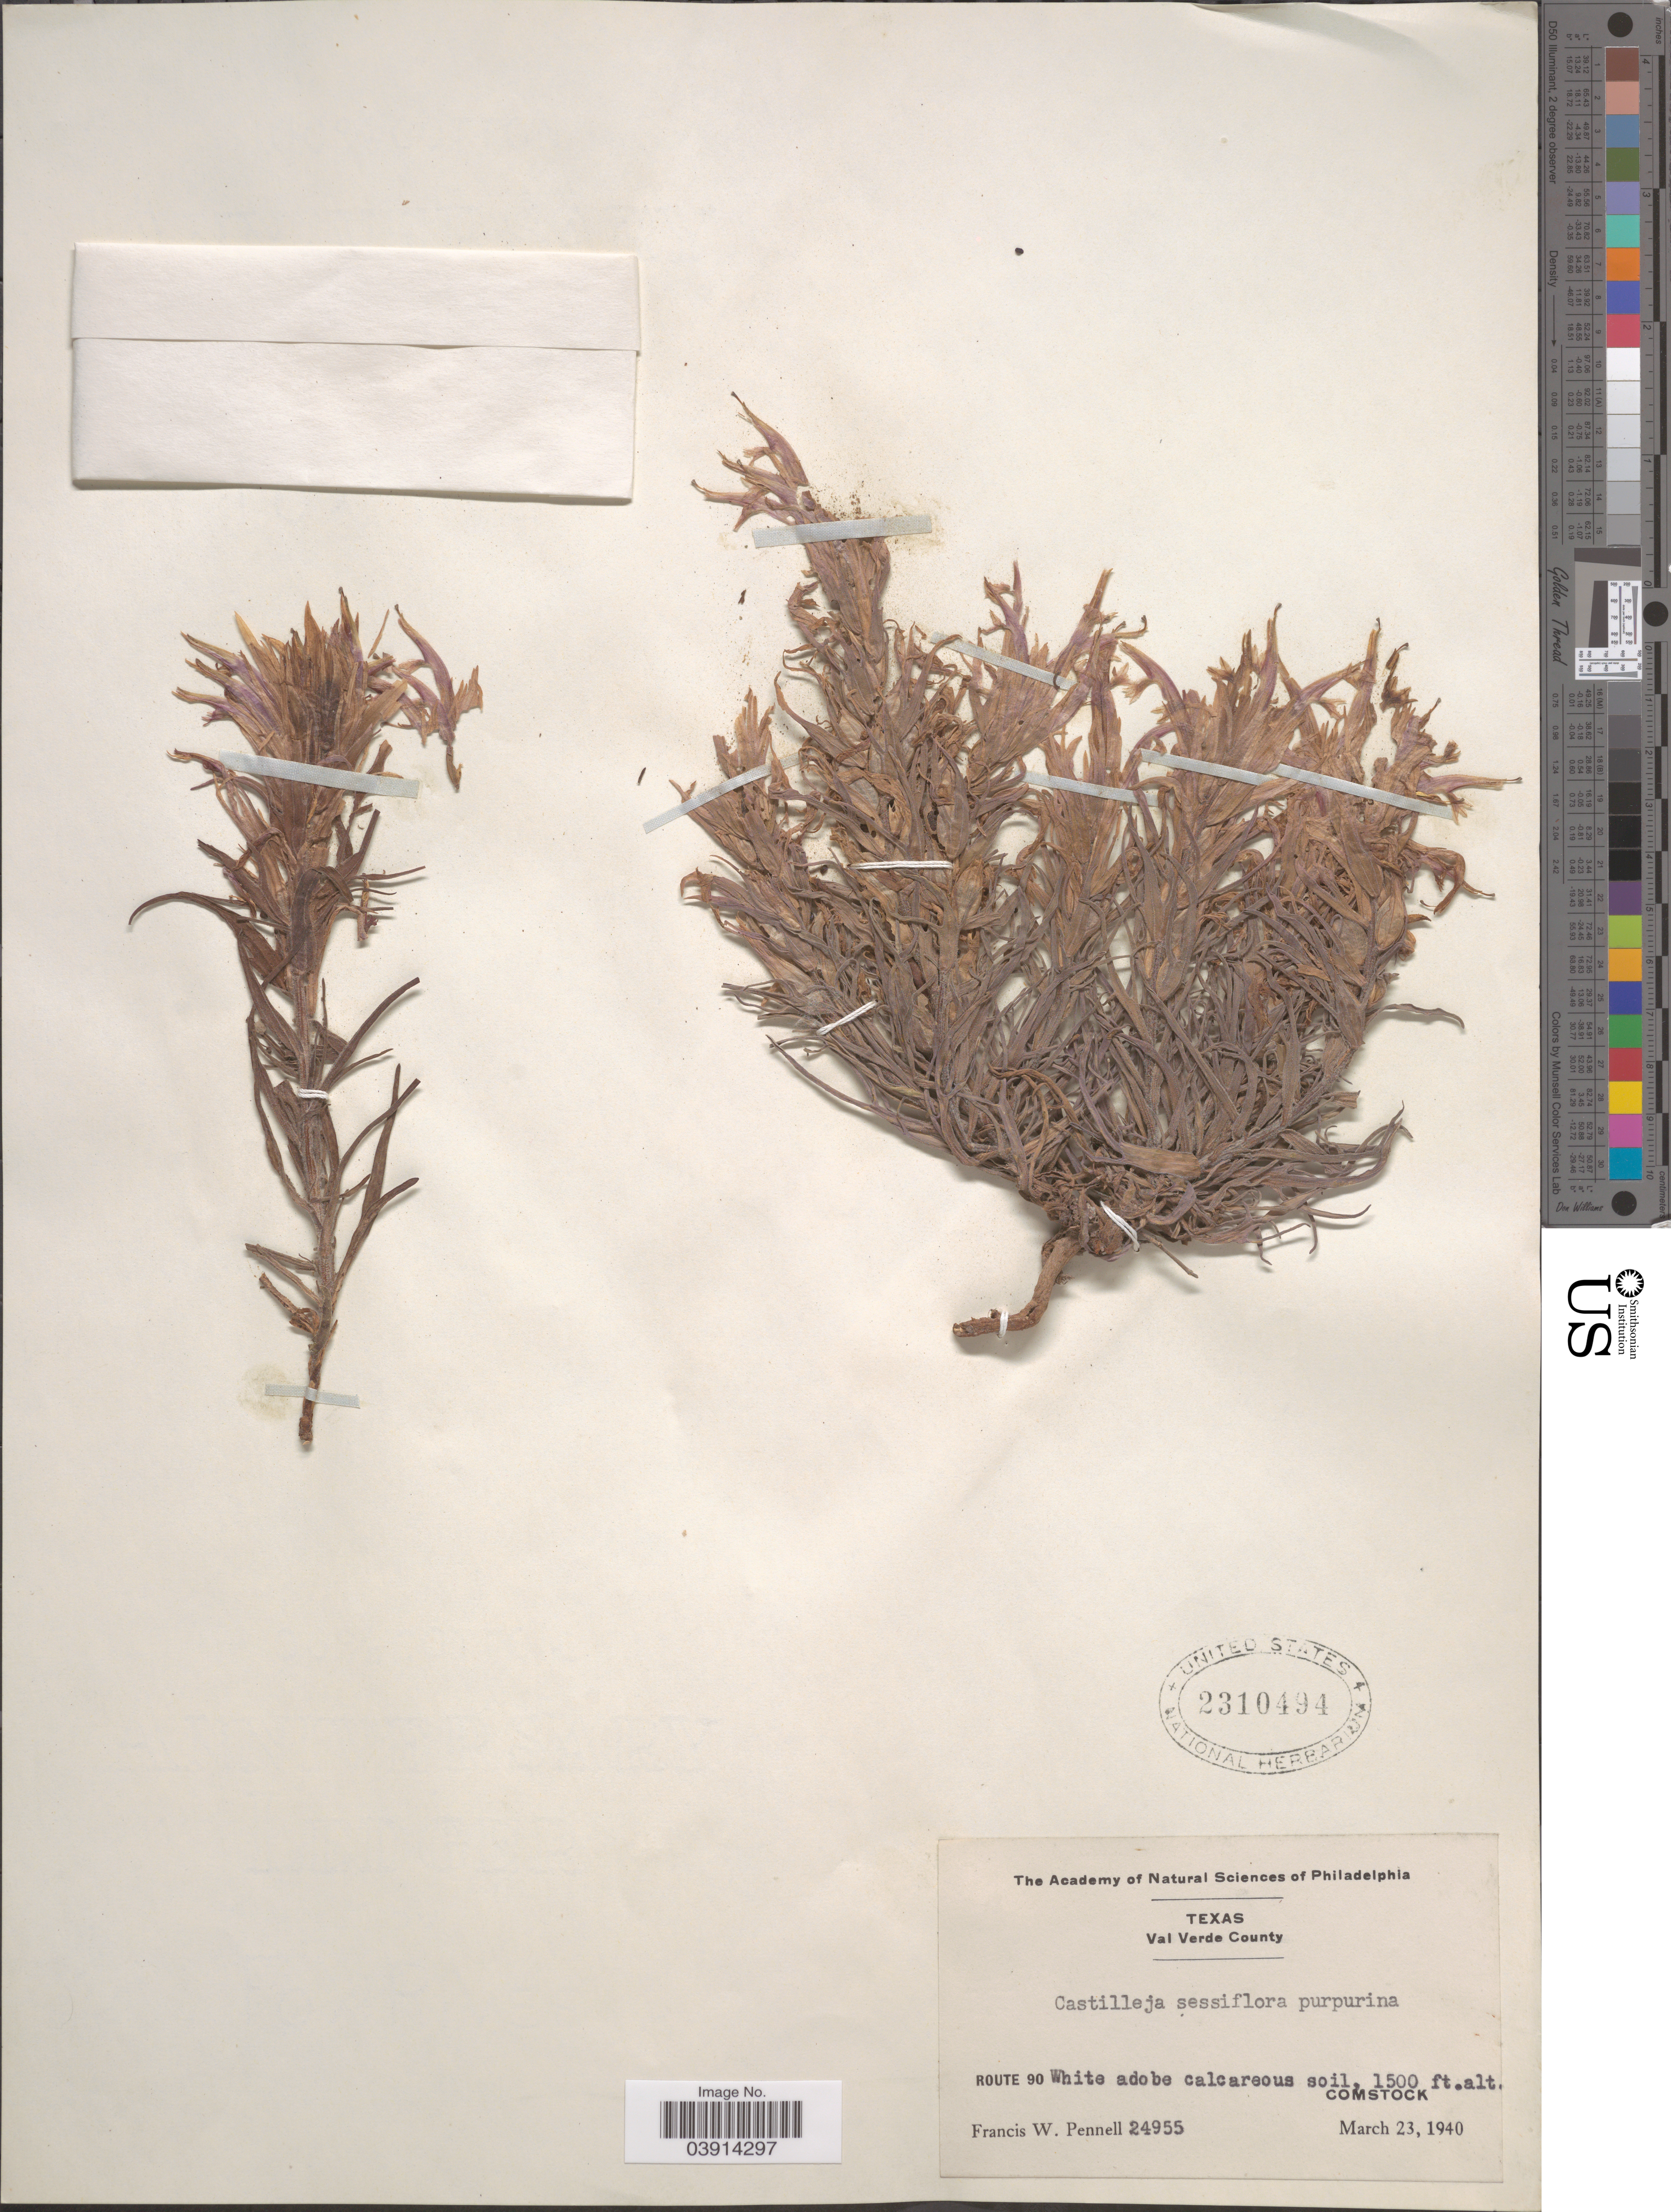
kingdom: Plantae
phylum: Tracheophyta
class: Magnoliopsida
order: Lamiales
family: Orobanchaceae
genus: Castilleja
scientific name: Castilleja sessiliflora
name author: Pursh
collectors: F. W. Pennell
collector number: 24955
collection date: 1940-03-23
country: United States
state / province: Texas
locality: Val Verde County. Route 90. Comstock.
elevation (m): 457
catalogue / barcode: US 2310494